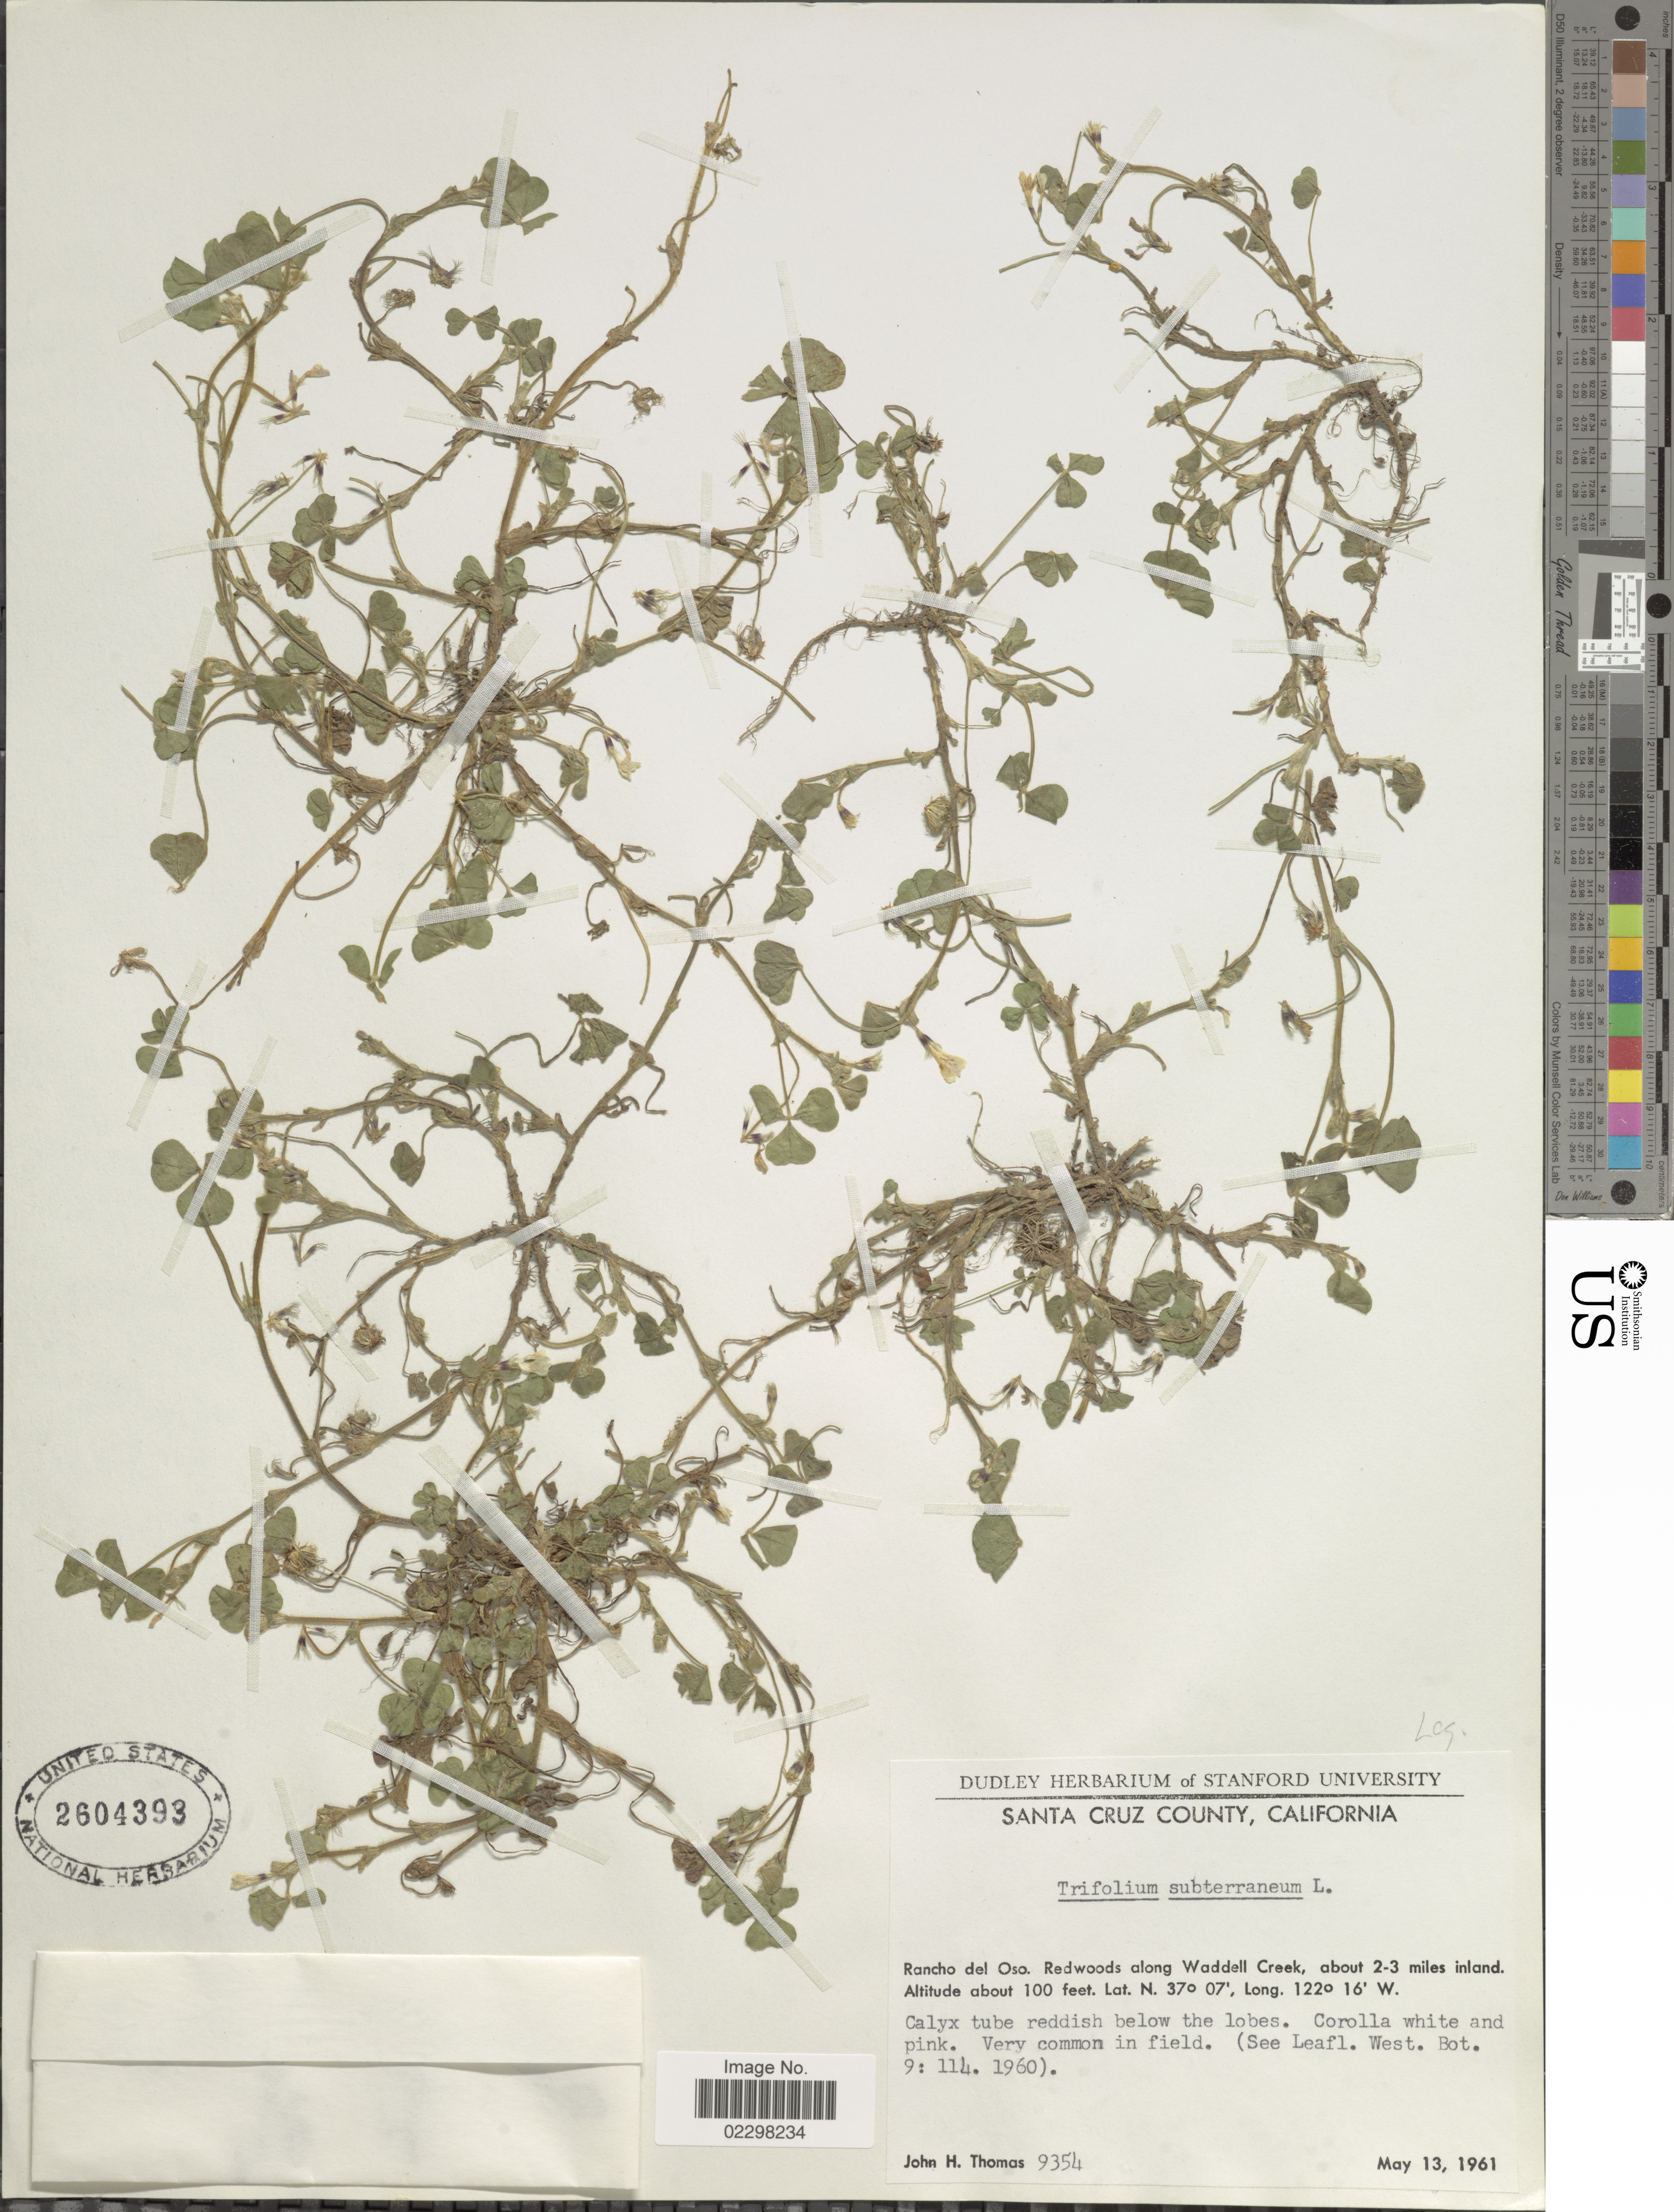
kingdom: Plantae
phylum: Tracheophyta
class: Magnoliopsida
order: Fabales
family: Fabaceae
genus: Trifolium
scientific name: Trifolium subterraneum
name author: L.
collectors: J. H. Thomas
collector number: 9354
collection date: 1961-05-13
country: United States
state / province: California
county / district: Santa cruz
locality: Santa cruz County, California. Rancho del Oso. Redwoods along Waddell Creek,about 2-3 miles inland.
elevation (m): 30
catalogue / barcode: US 2604393